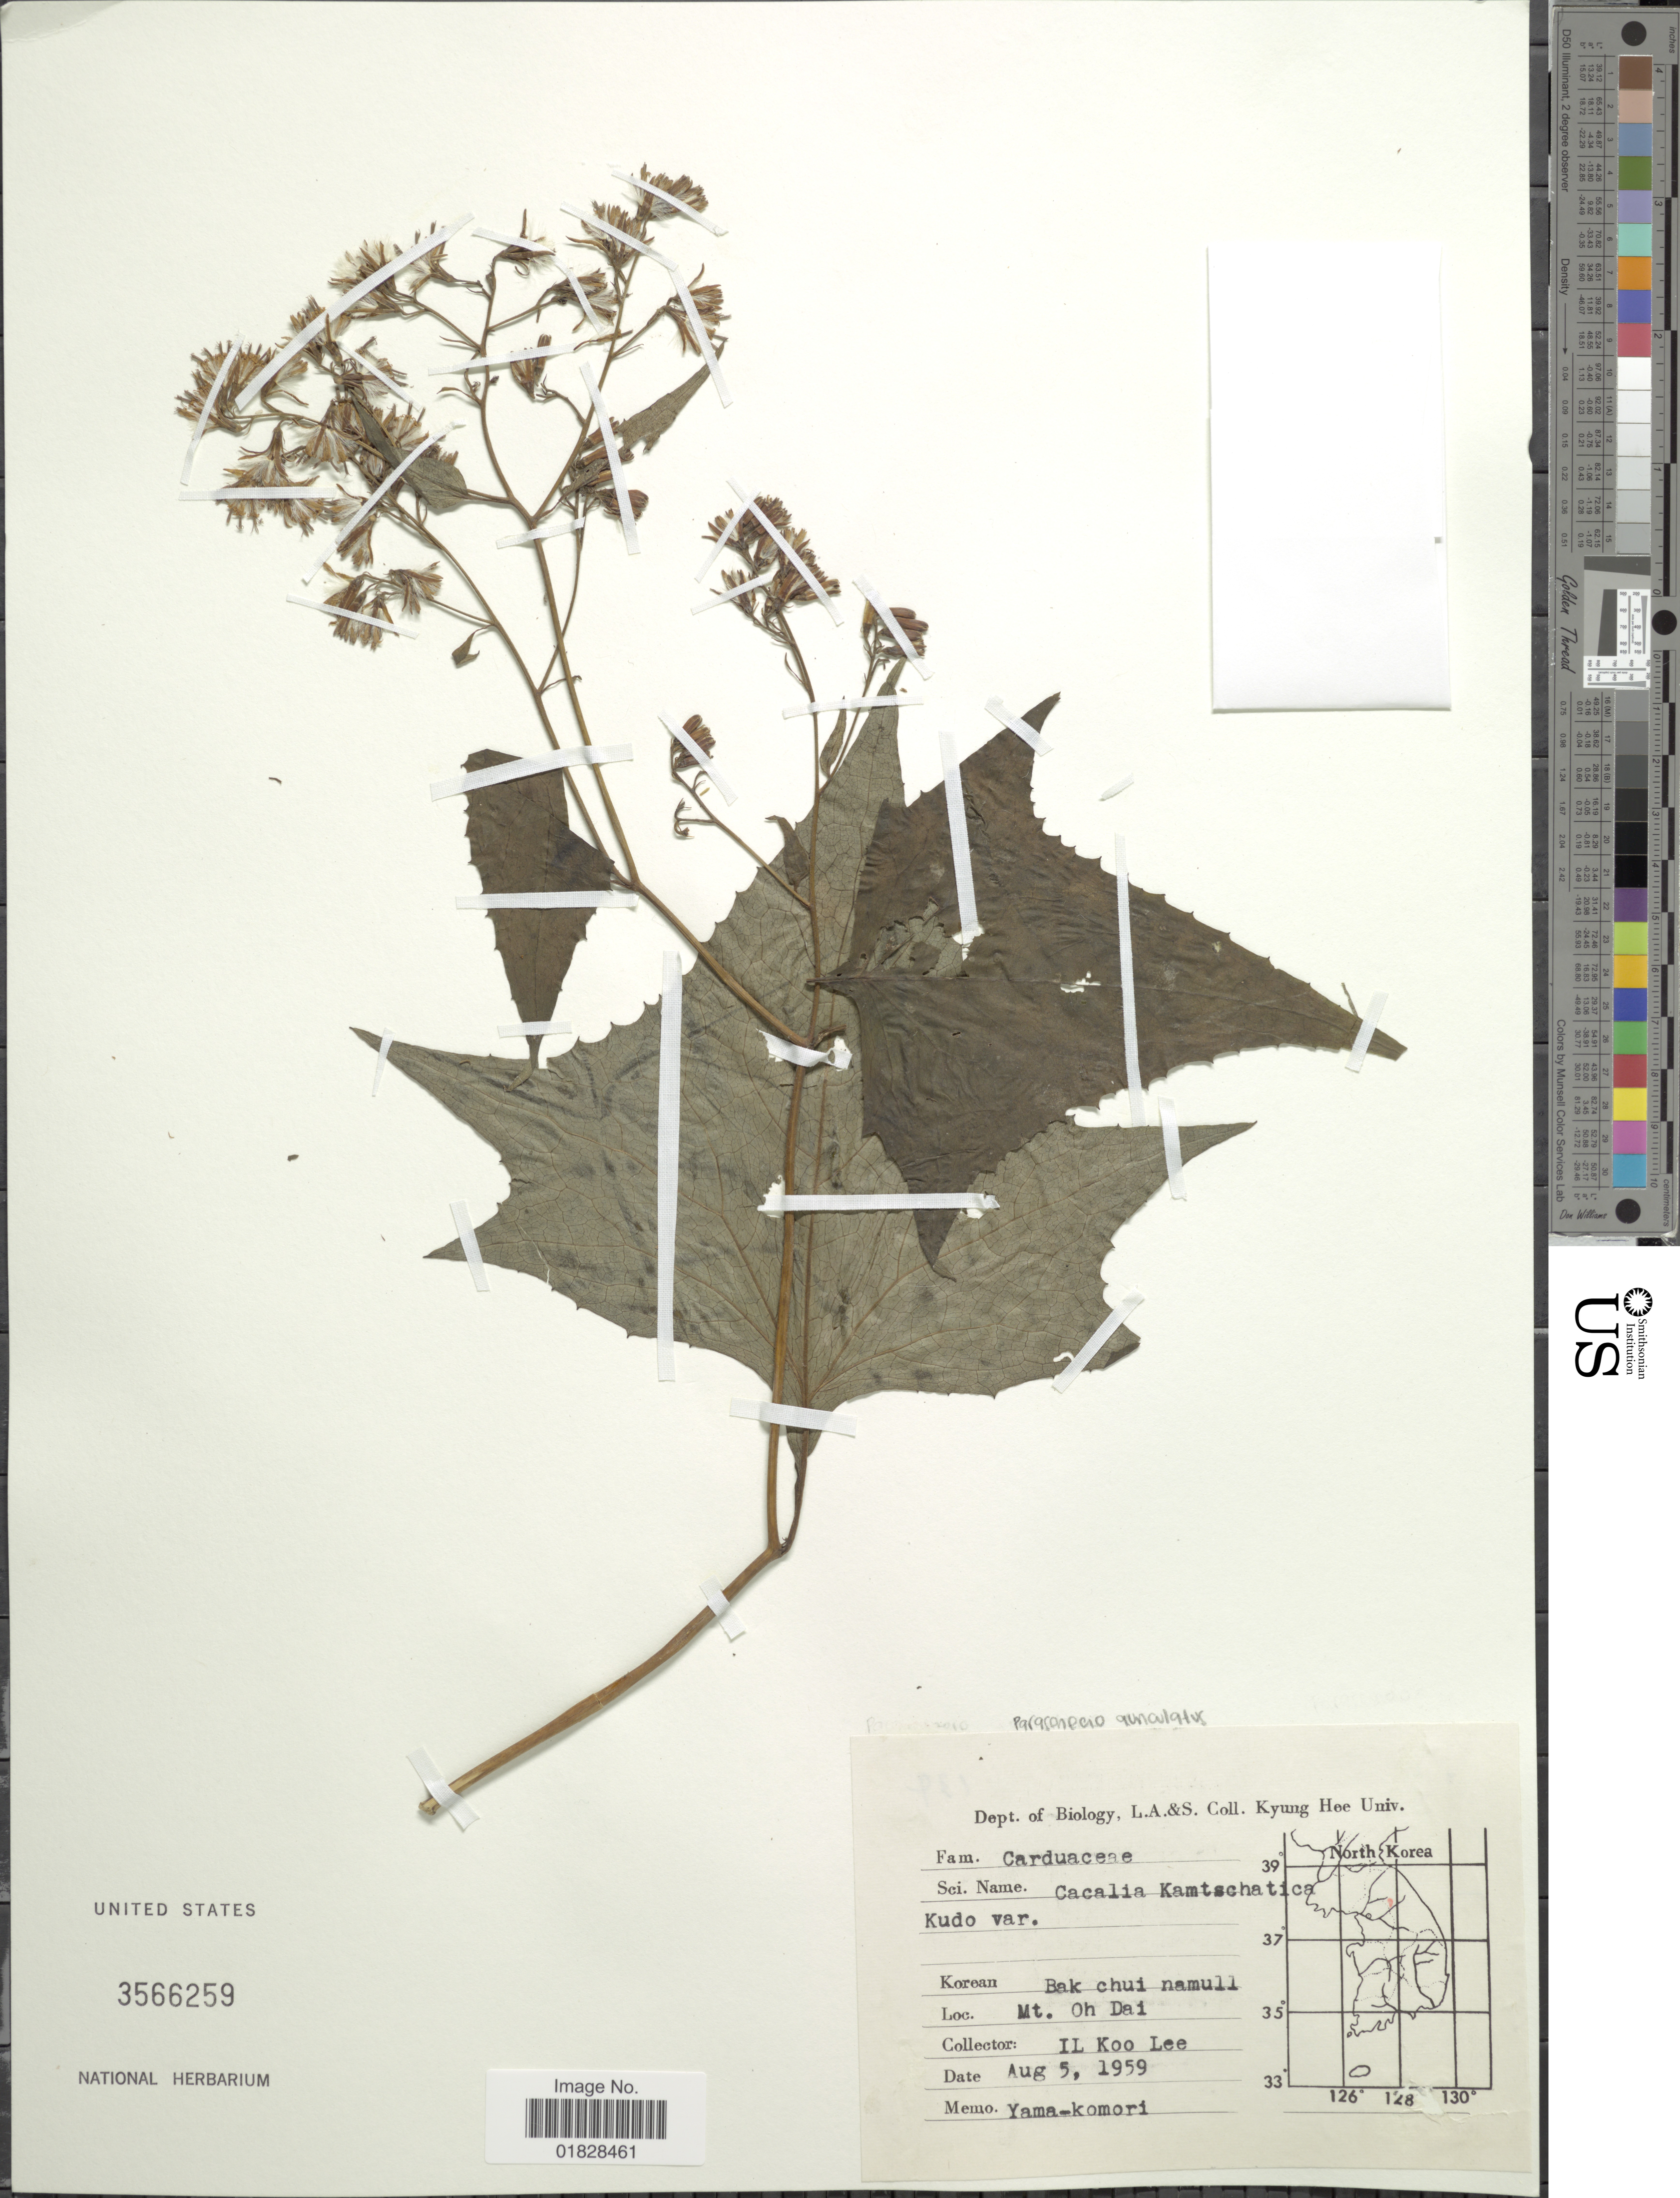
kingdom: Plantae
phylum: Tracheophyta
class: Magnoliopsida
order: Asterales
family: Asteraceae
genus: Parasenecio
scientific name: Parasenecio auriculatus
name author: (DC.) H. Koyama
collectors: I. Lee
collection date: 1959-08-05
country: South Korea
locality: Mt. Oh Dai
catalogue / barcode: US 3566259